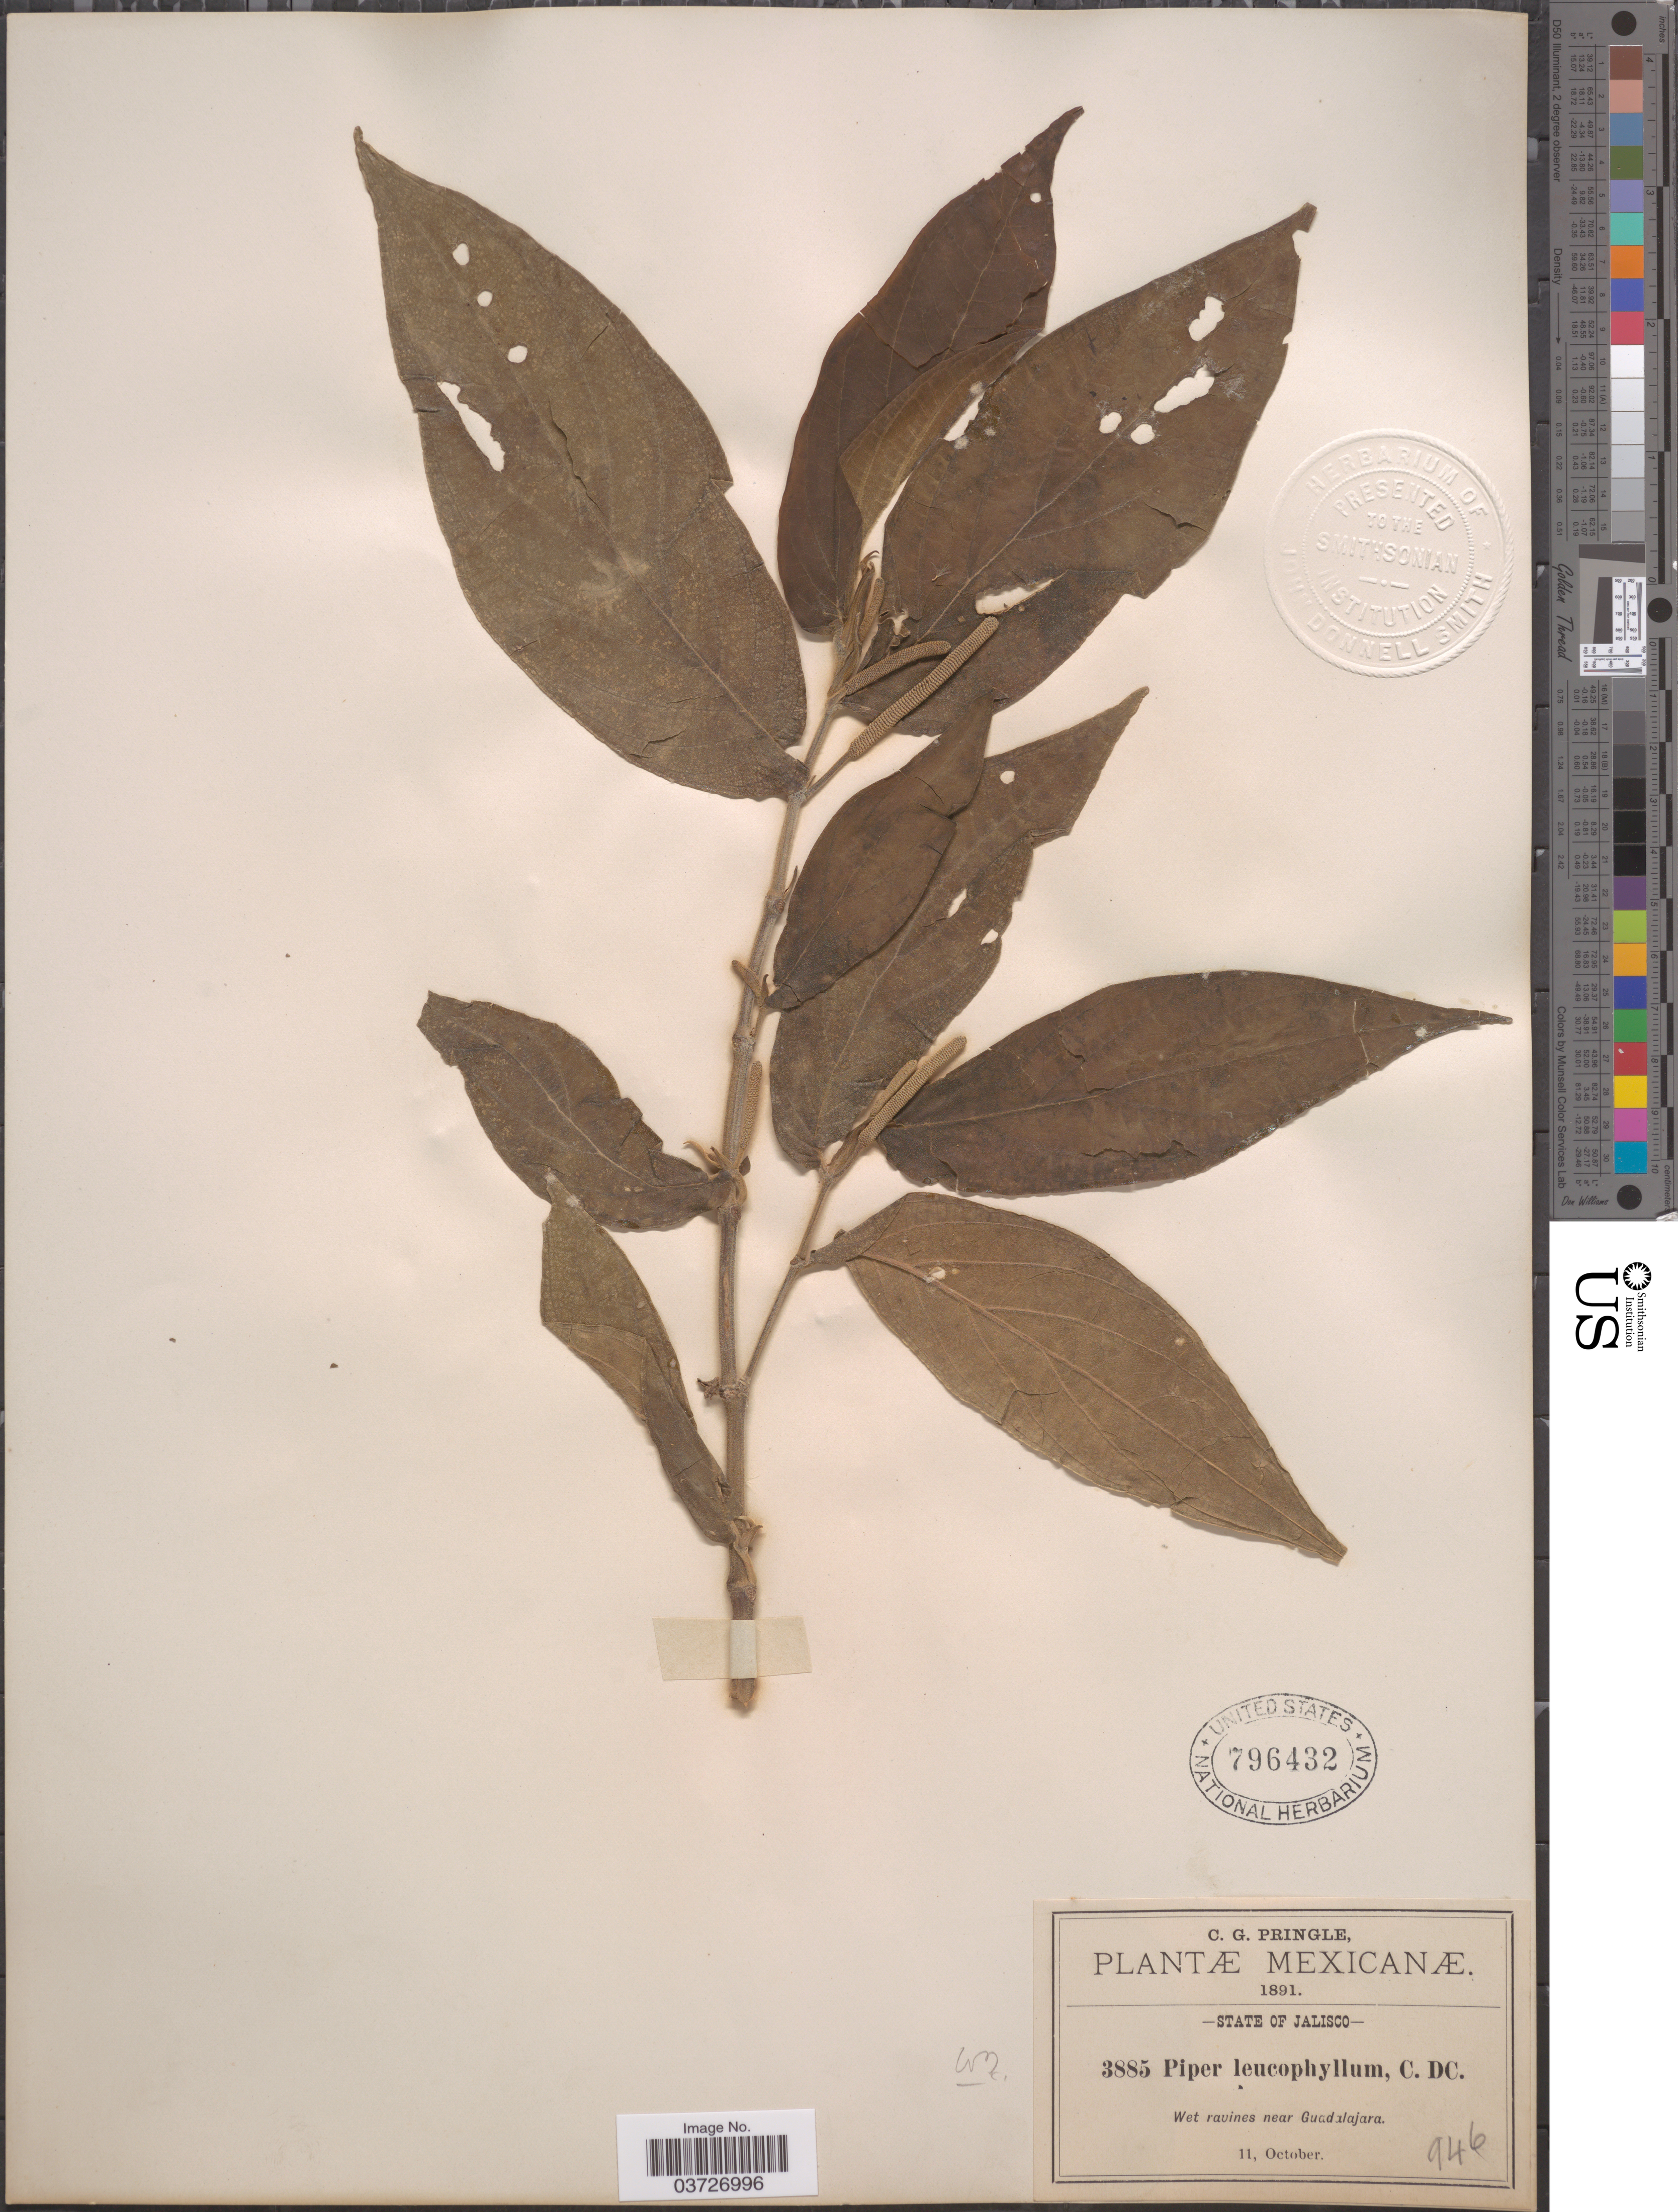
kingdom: Plantae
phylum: Tracheophyta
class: Magnoliopsida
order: Piperales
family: Piperaceae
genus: Piper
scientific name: Piper leucophyllum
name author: (Miq.) C. DC.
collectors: C. G. Pringle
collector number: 3885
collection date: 1891-10-11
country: Mexico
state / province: Jalisco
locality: Wet ravines near Guadalajara.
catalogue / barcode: US 796432